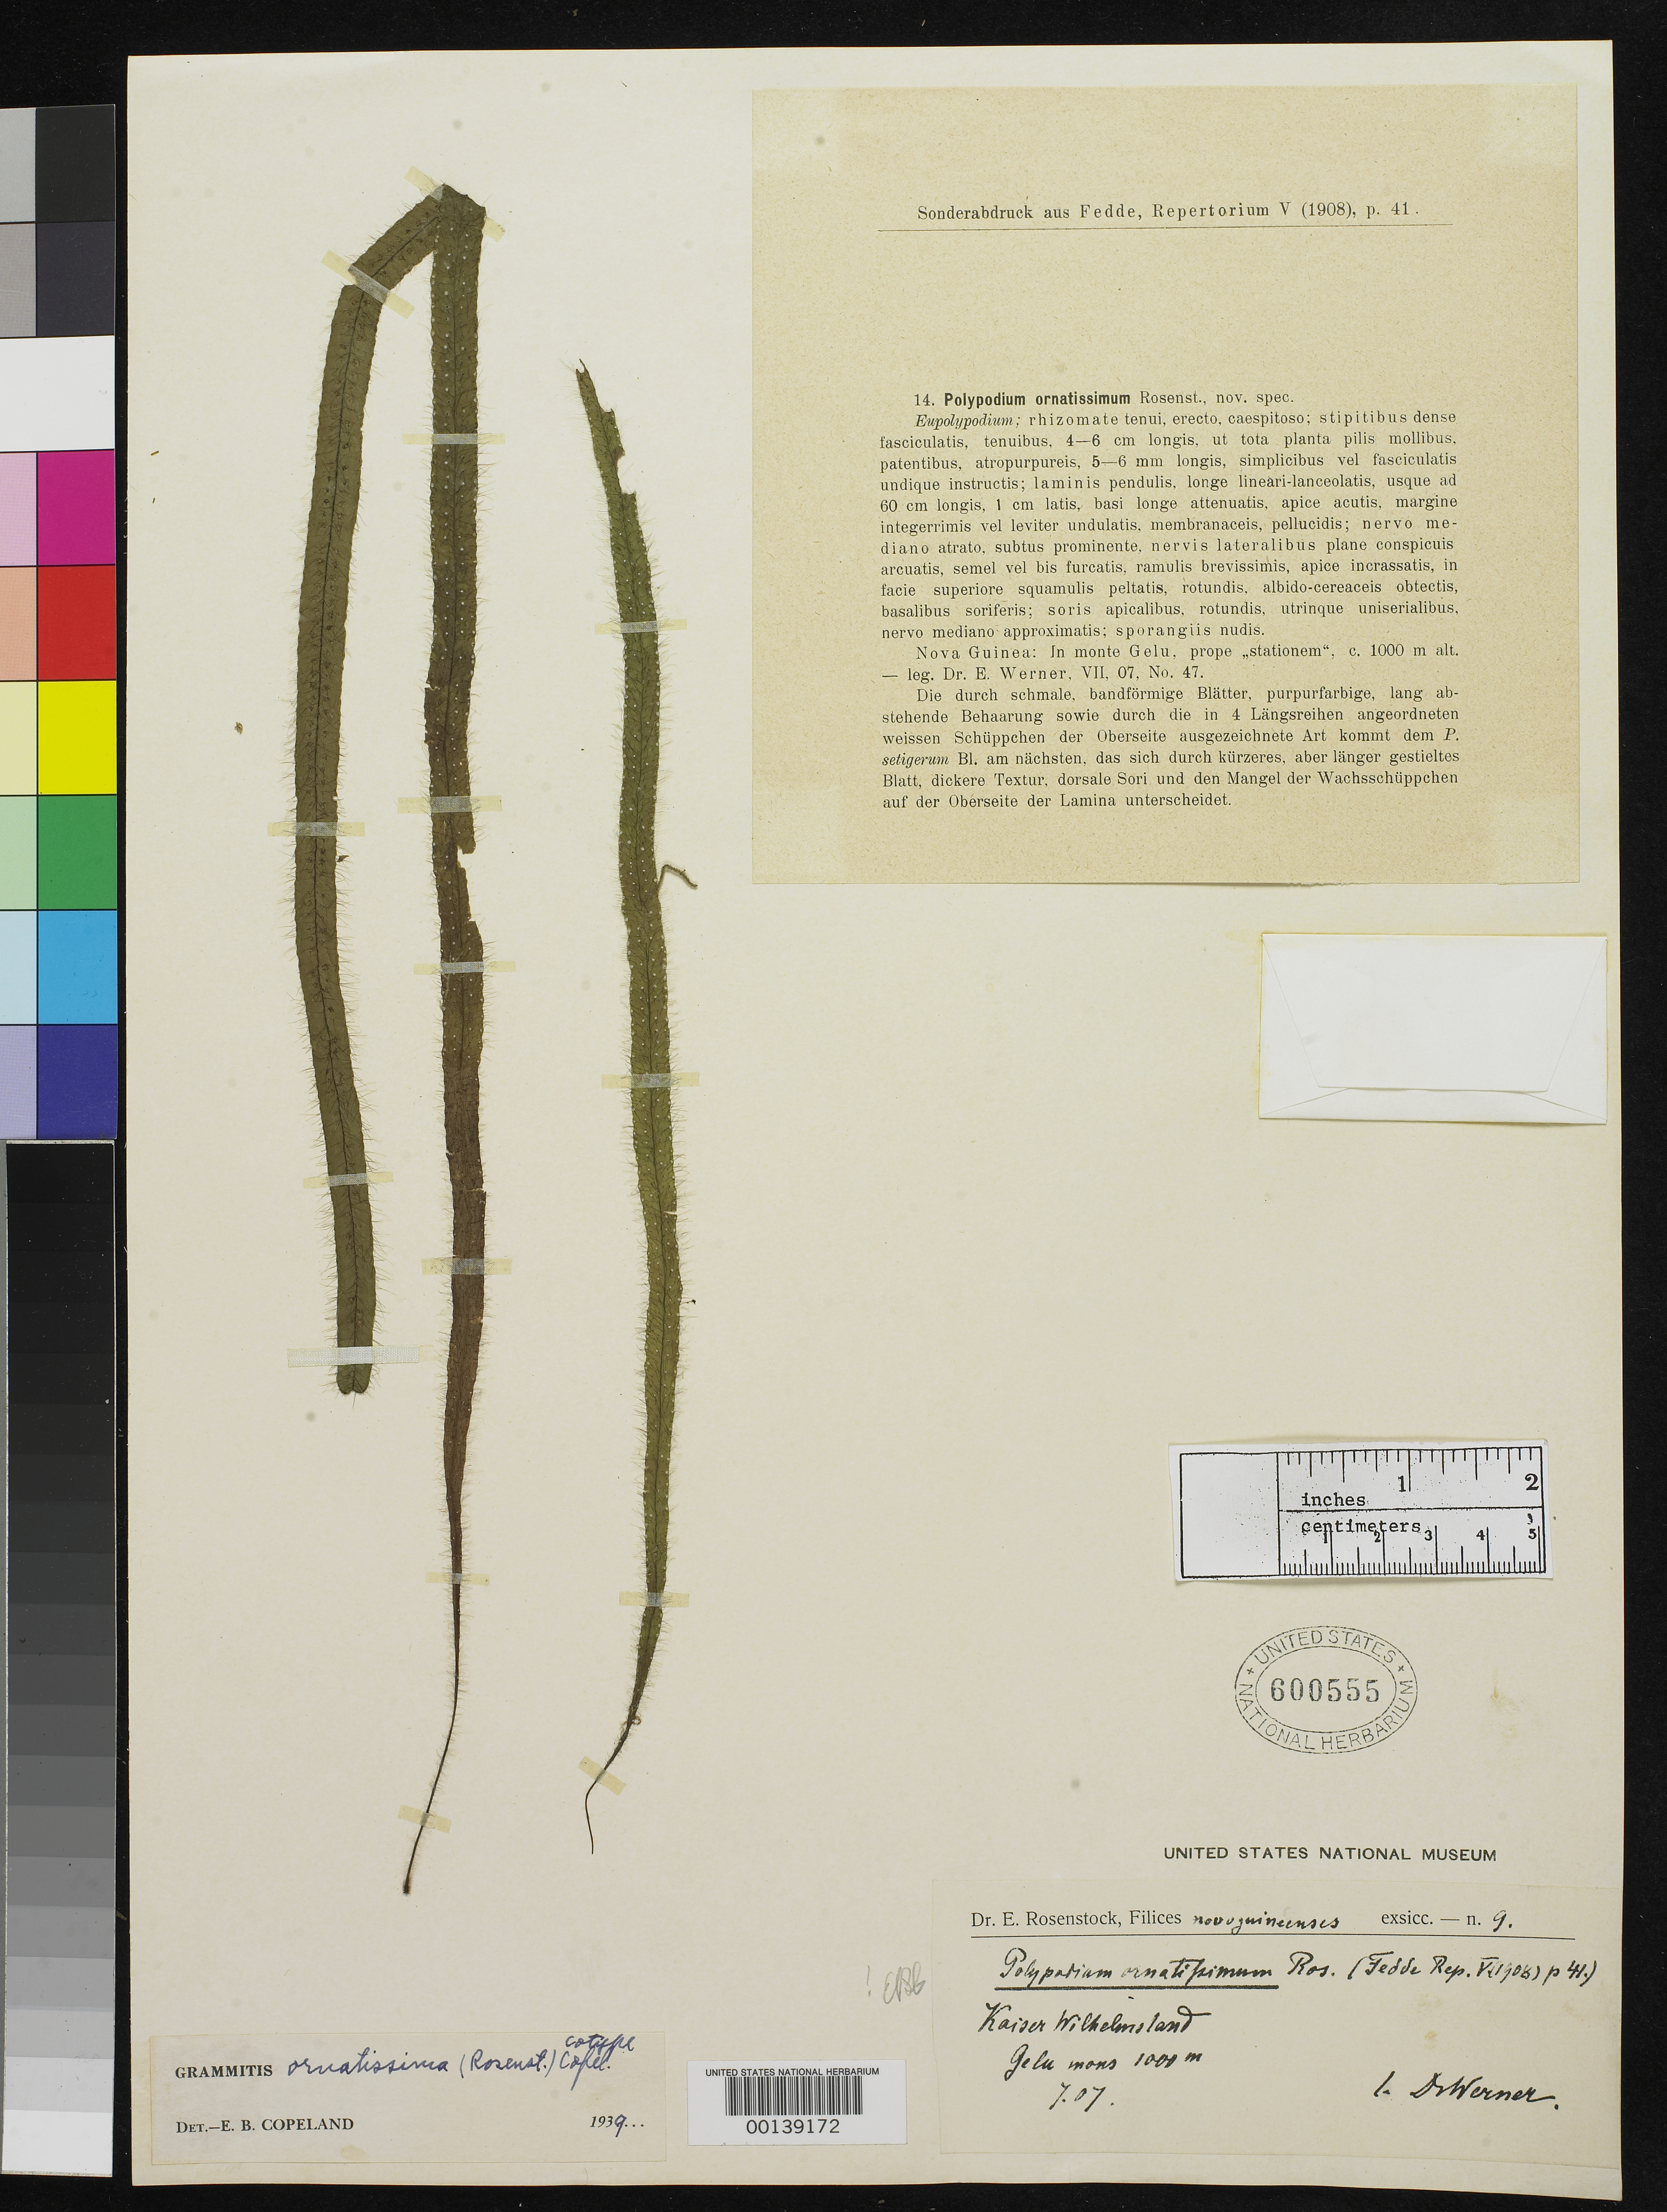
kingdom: Plantae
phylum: Tracheophyta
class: Polypodiopsida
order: Polypodiales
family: Polypodiaceae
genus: Polypodium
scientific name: Polypodium ornatissimum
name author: Rosenst.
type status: Type Collection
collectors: K. Werner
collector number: Rosenstock Exs. 9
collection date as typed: Jul 1907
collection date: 1907-07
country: Papua New Guinea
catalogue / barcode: US 600555